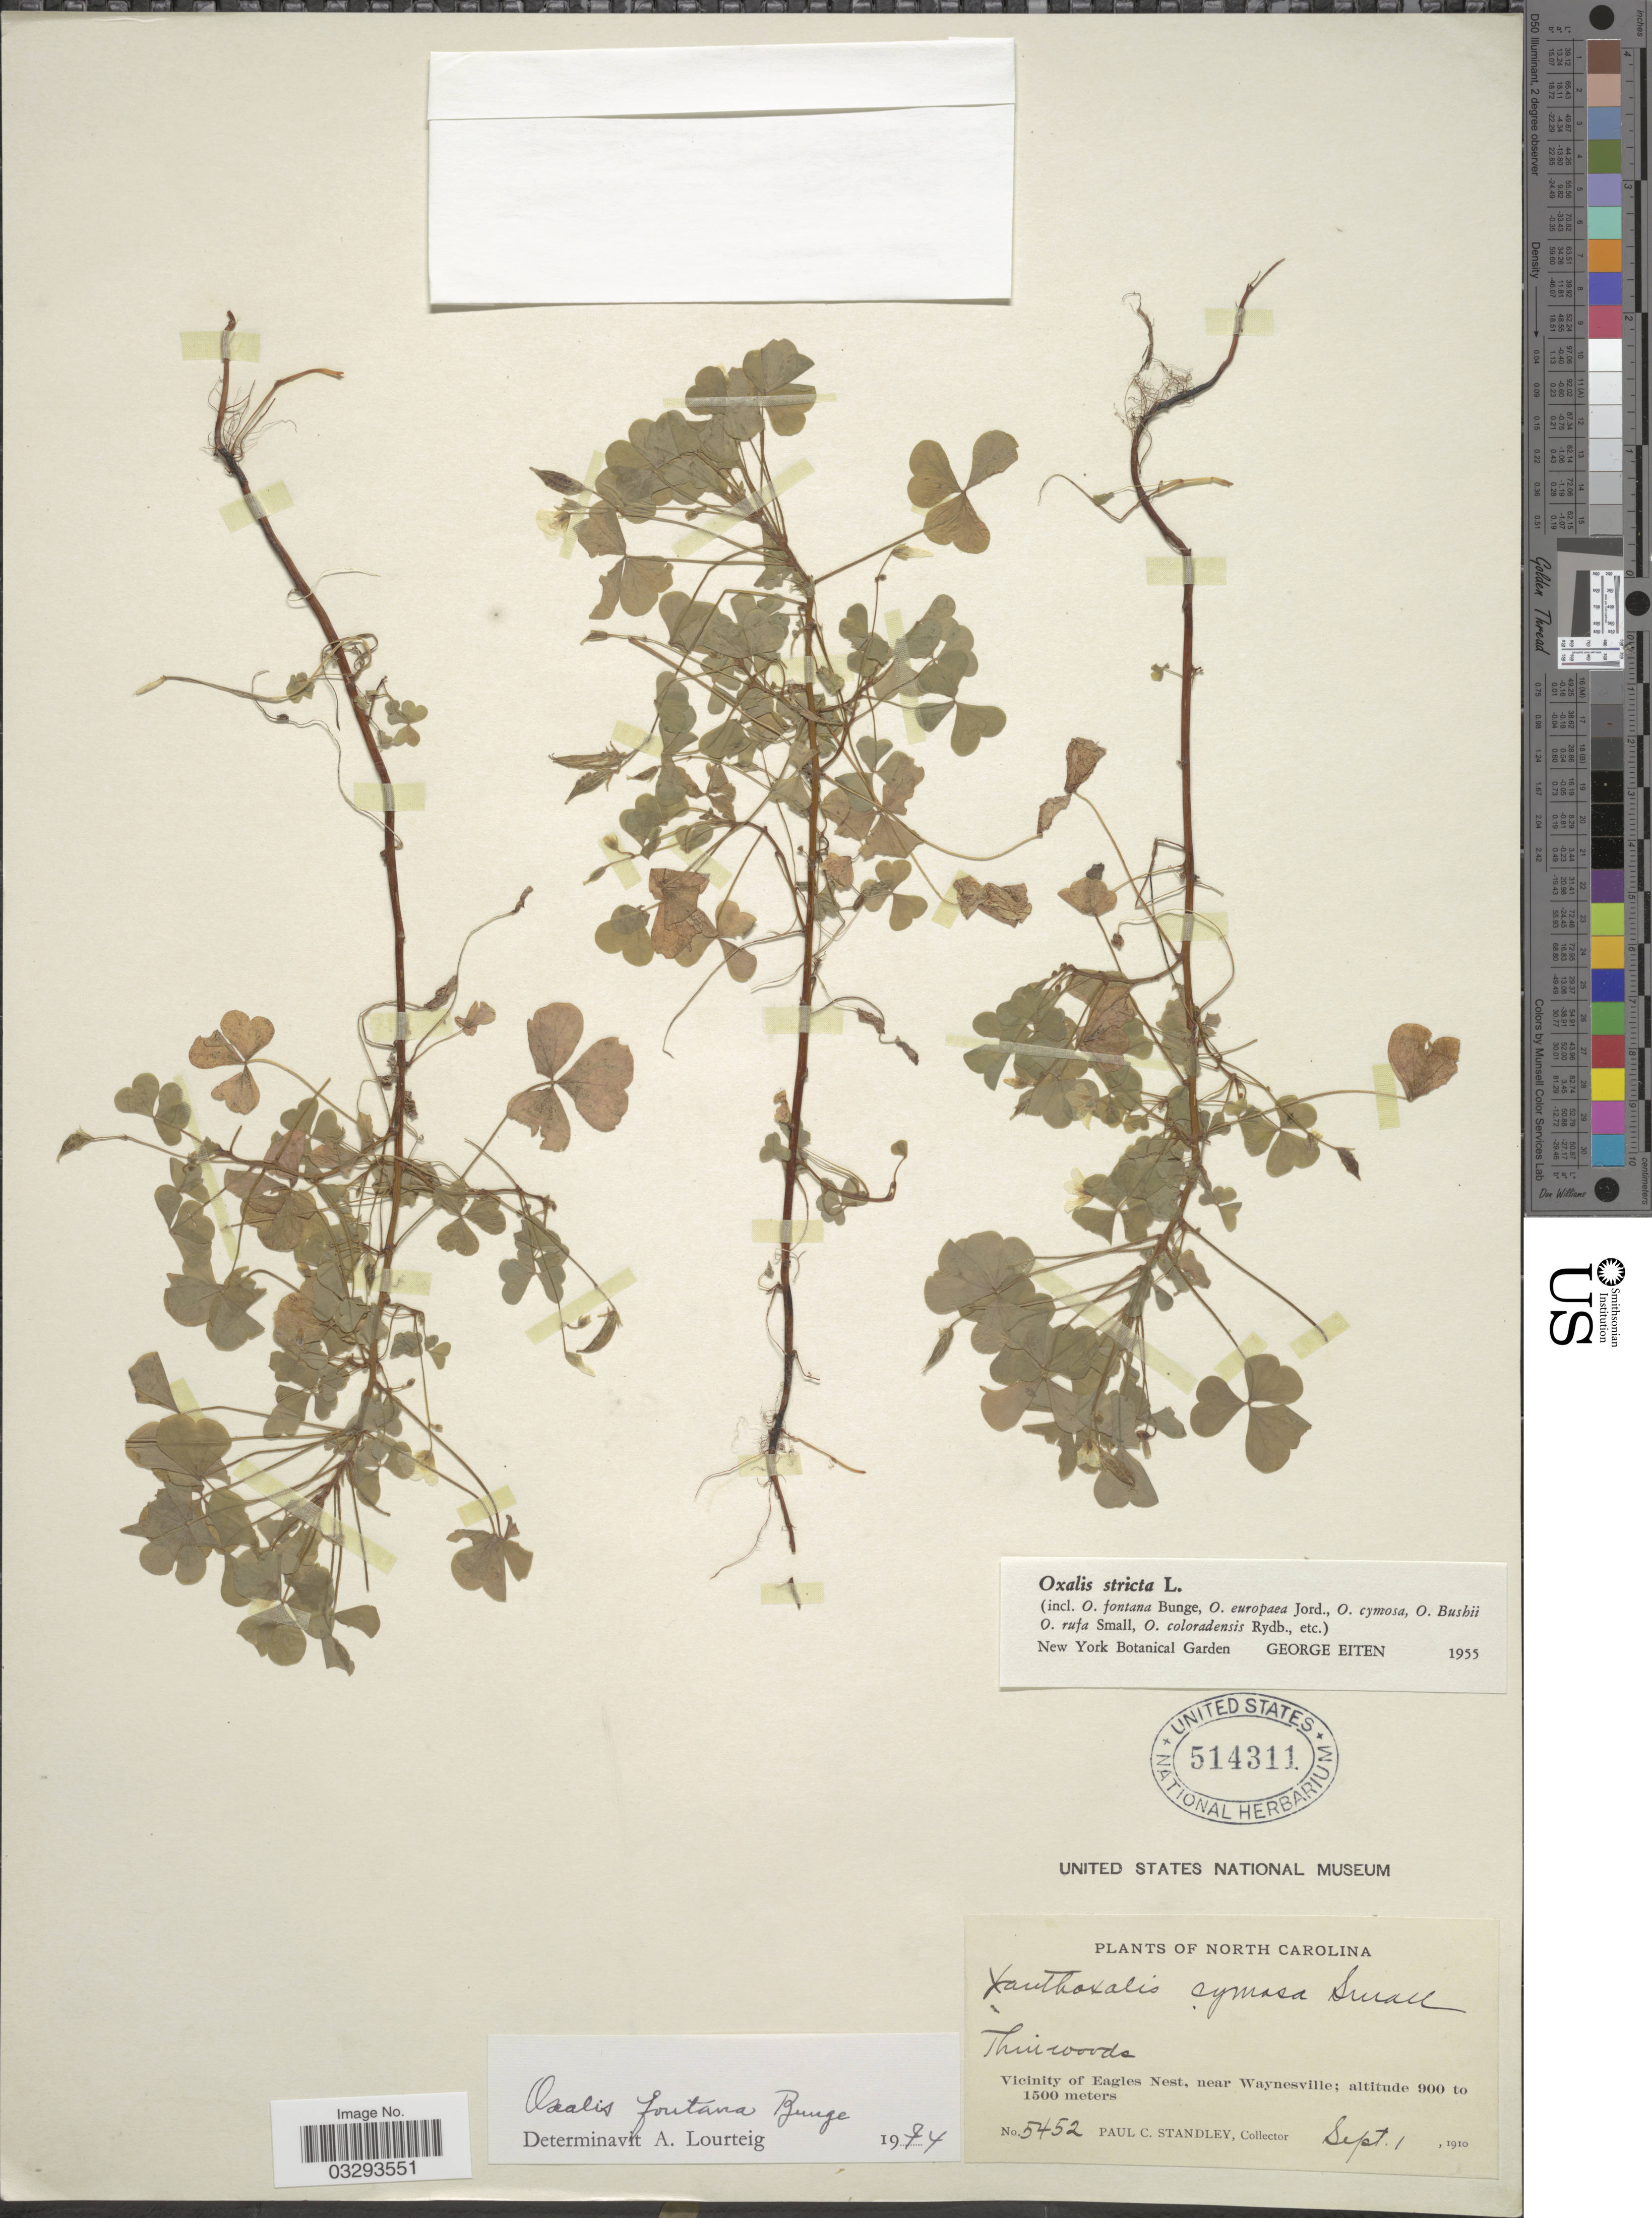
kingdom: Plantae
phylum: Tracheophyta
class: Magnoliopsida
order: Oxalidales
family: Oxalidaceae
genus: Oxalis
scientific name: Oxalis fontana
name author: Bunge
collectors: P. C. Standley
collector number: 5452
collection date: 1910-09-01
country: United States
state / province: North Carolina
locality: Vicinity of Eagles Nest, near Waynesville.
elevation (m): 900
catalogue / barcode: US 514311